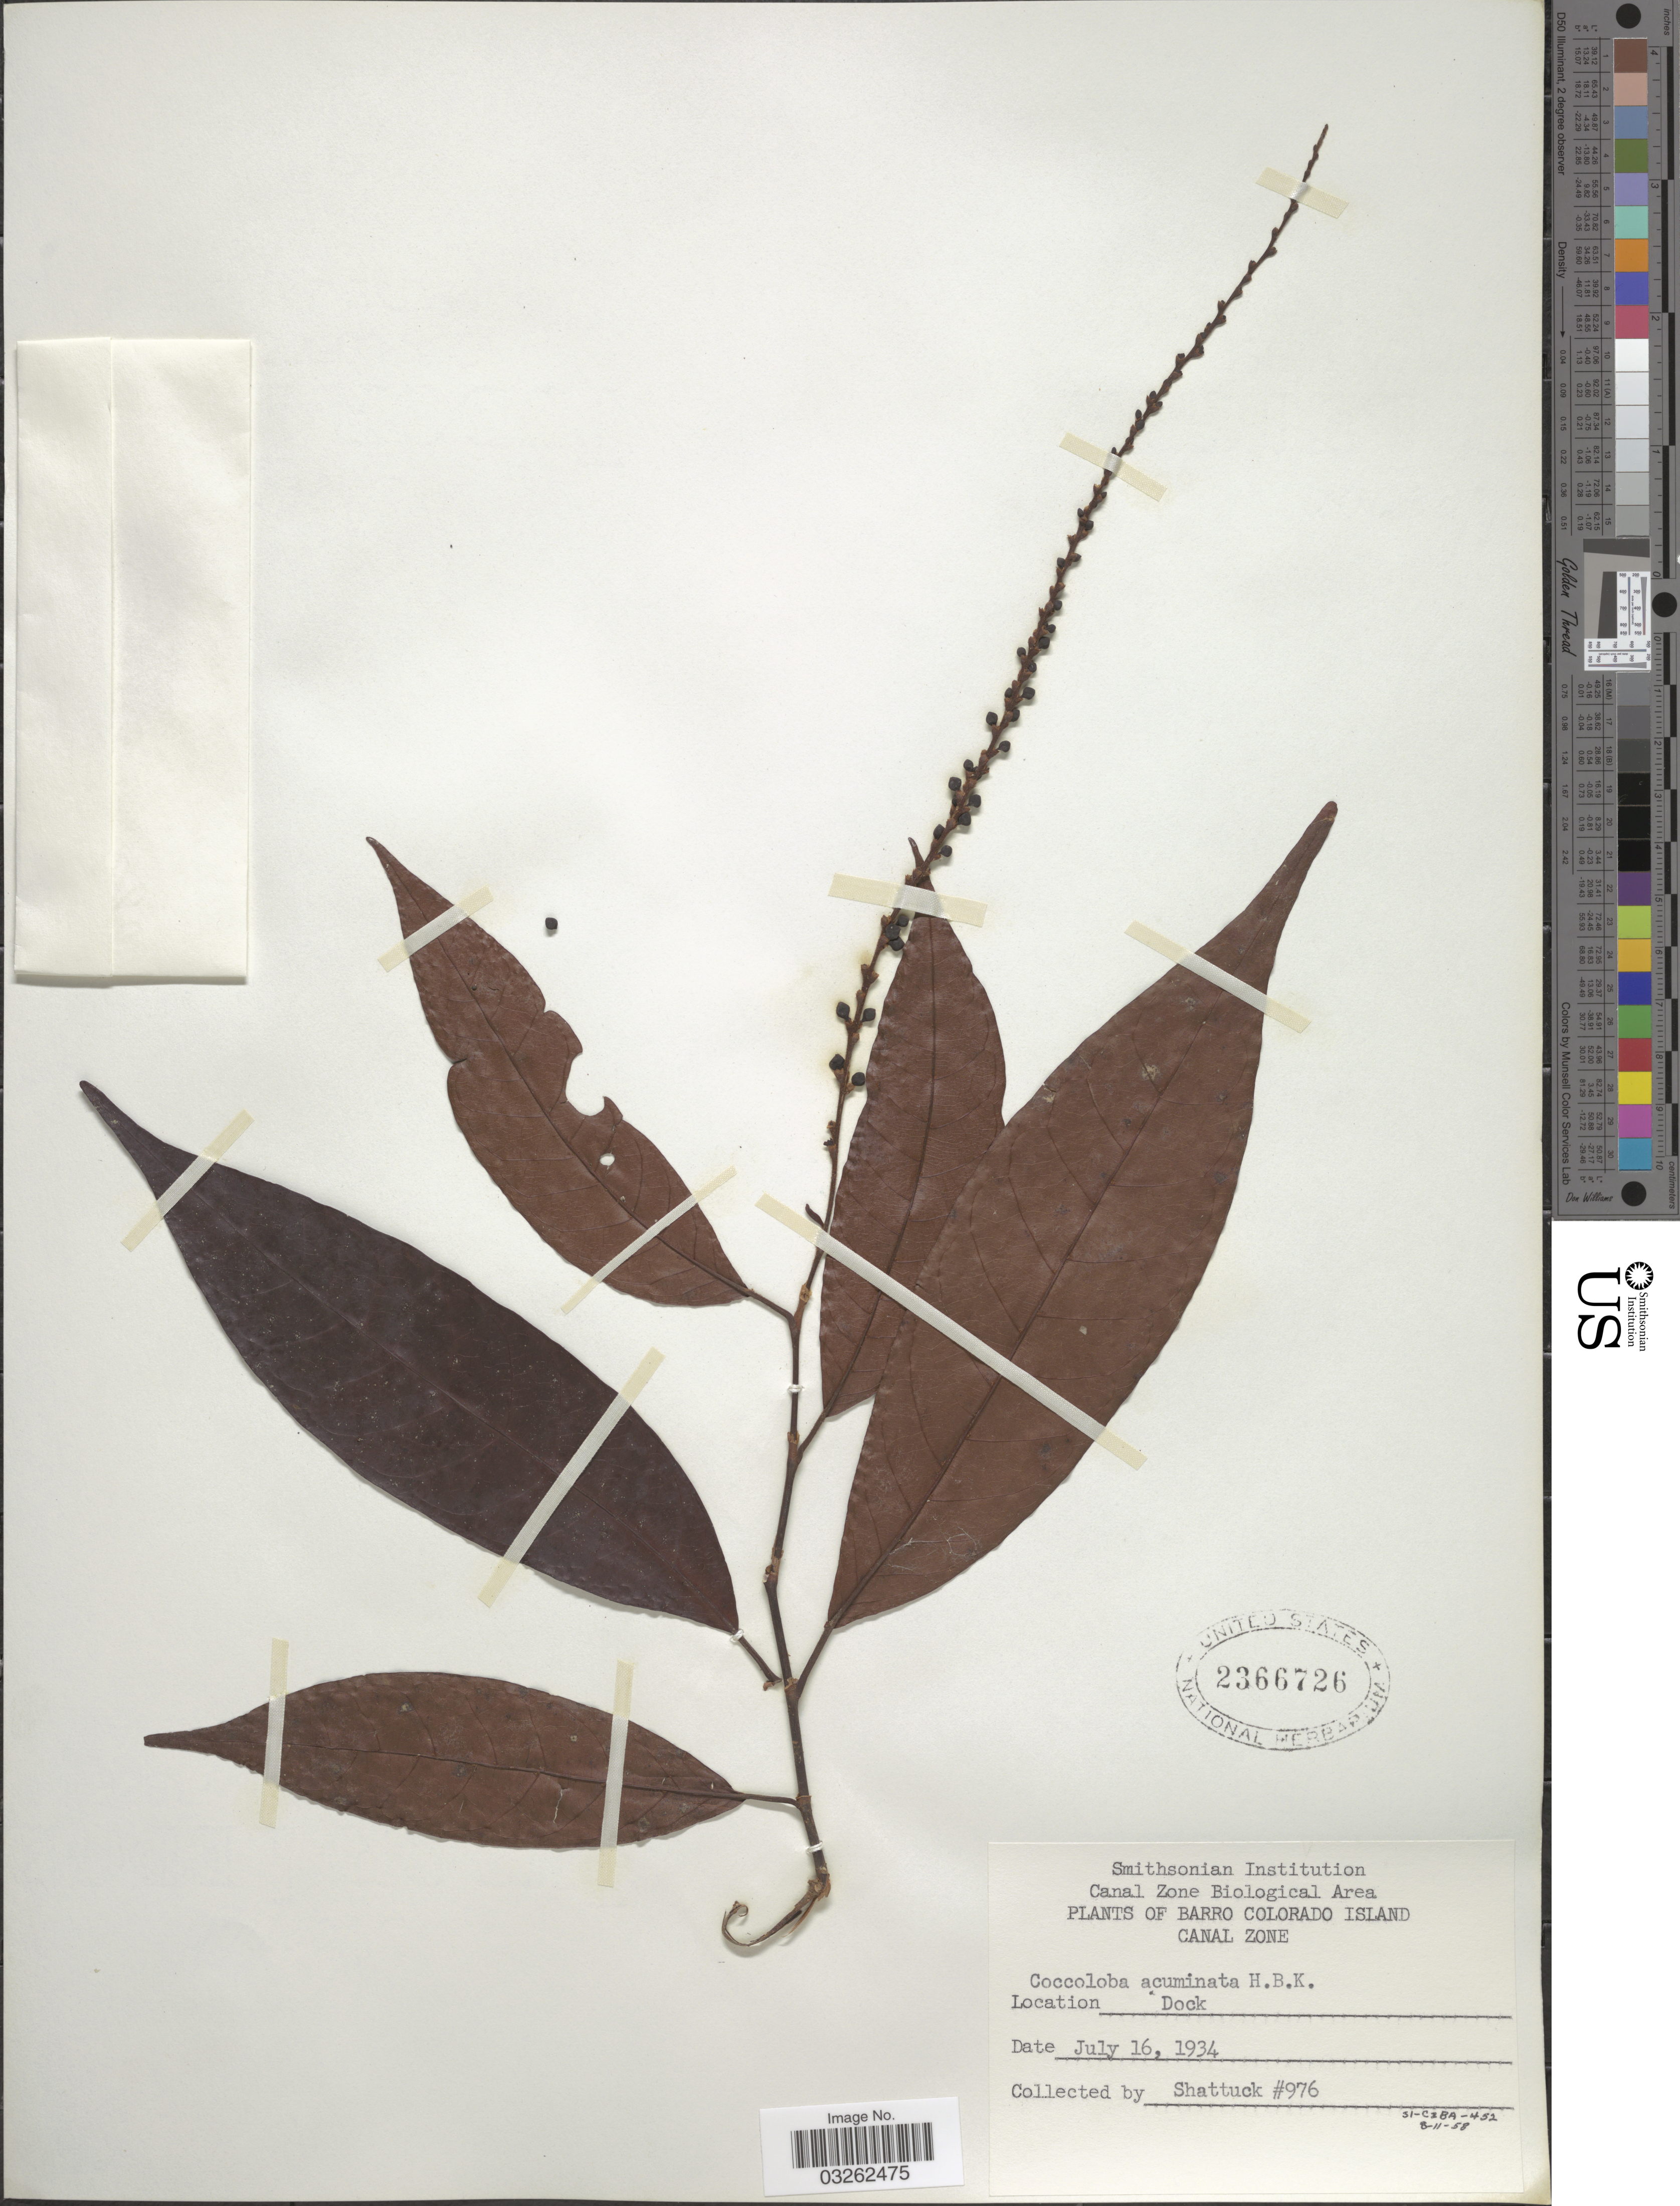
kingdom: Plantae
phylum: Tracheophyta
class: Magnoliopsida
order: Caryophyllales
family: Polygonaceae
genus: Coccoloba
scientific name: Coccoloba acuminata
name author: Kunth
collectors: Shattuck, --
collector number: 976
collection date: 1934-07-16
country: Panama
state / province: Panamá Oeste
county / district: Canal Zone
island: Barro Colorado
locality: Barro Colorado Island. Canal Zone. Dock.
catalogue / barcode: US 2366726